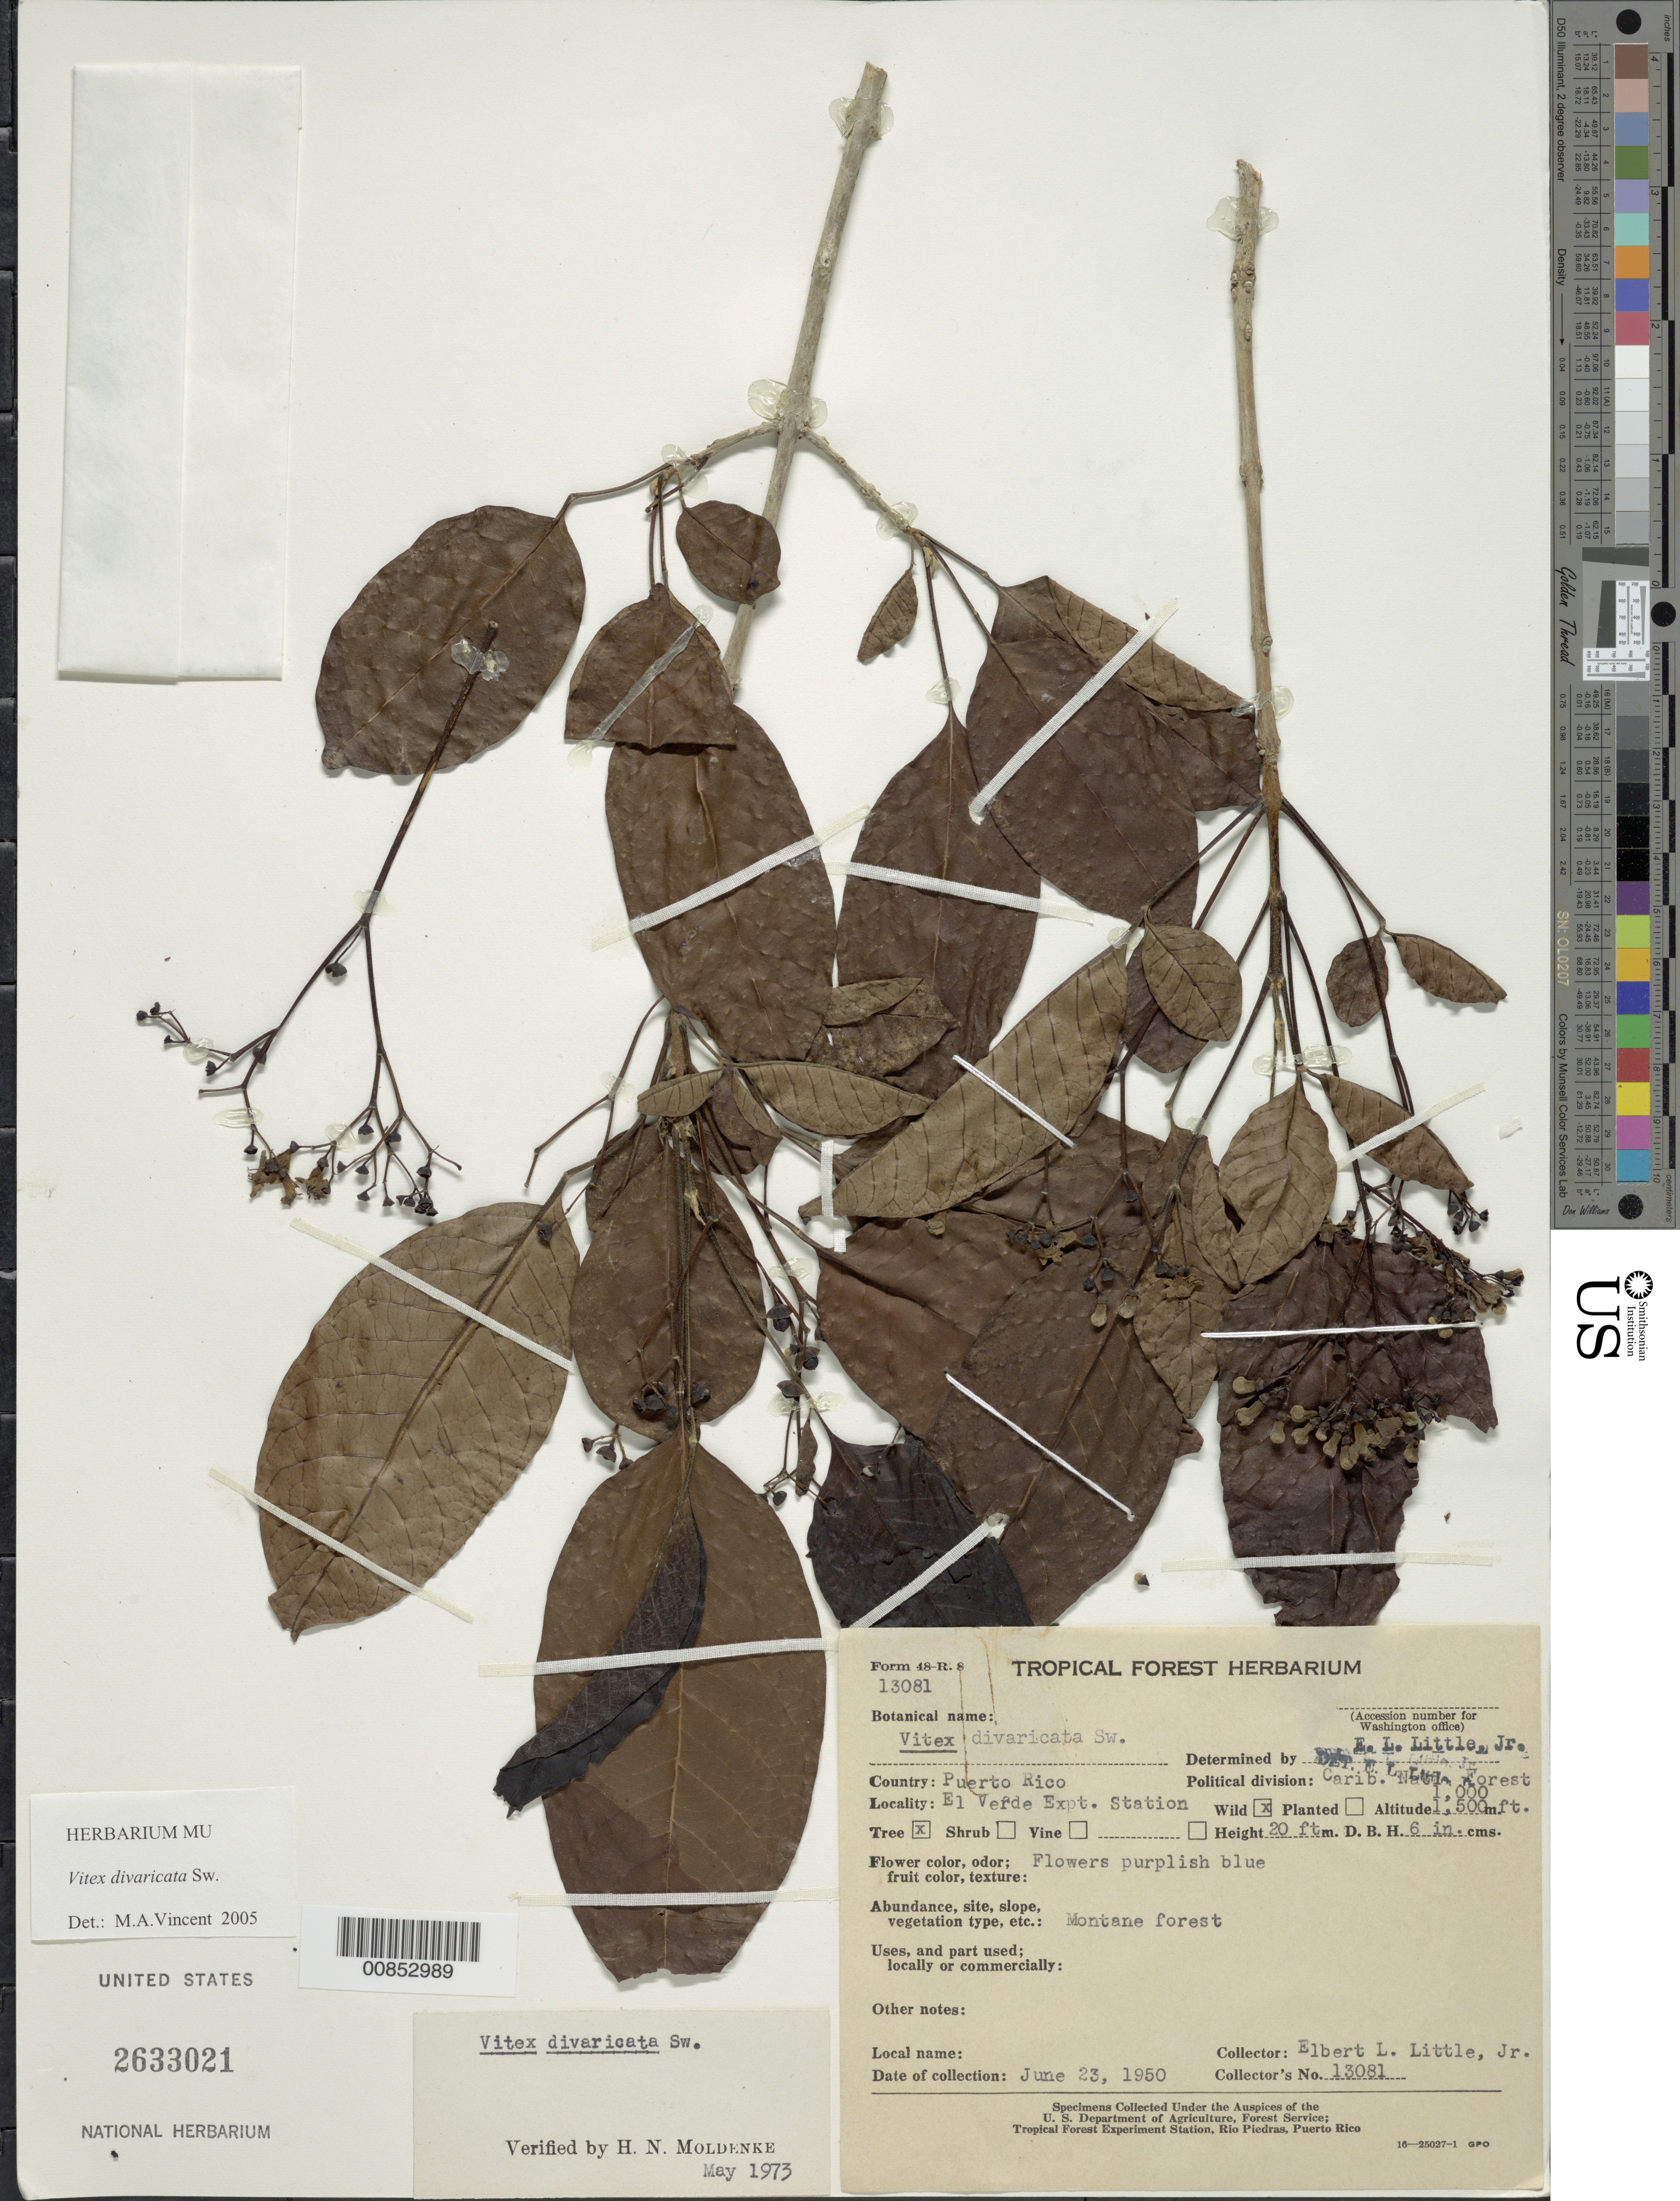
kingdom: Plantae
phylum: Tracheophyta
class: Magnoliopsida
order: Lamiales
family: Lamiaceae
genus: Vitex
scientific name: Vitex divaricata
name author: Sw.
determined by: Vincent, Michael A.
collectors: E. L. Little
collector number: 13081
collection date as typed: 23 Jun 1950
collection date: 1950-06-23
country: Puerto Rico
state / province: Río Grande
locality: El Verde Expt. Station, Caribbean National Forest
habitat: montane forest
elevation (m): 305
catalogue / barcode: US 2633021